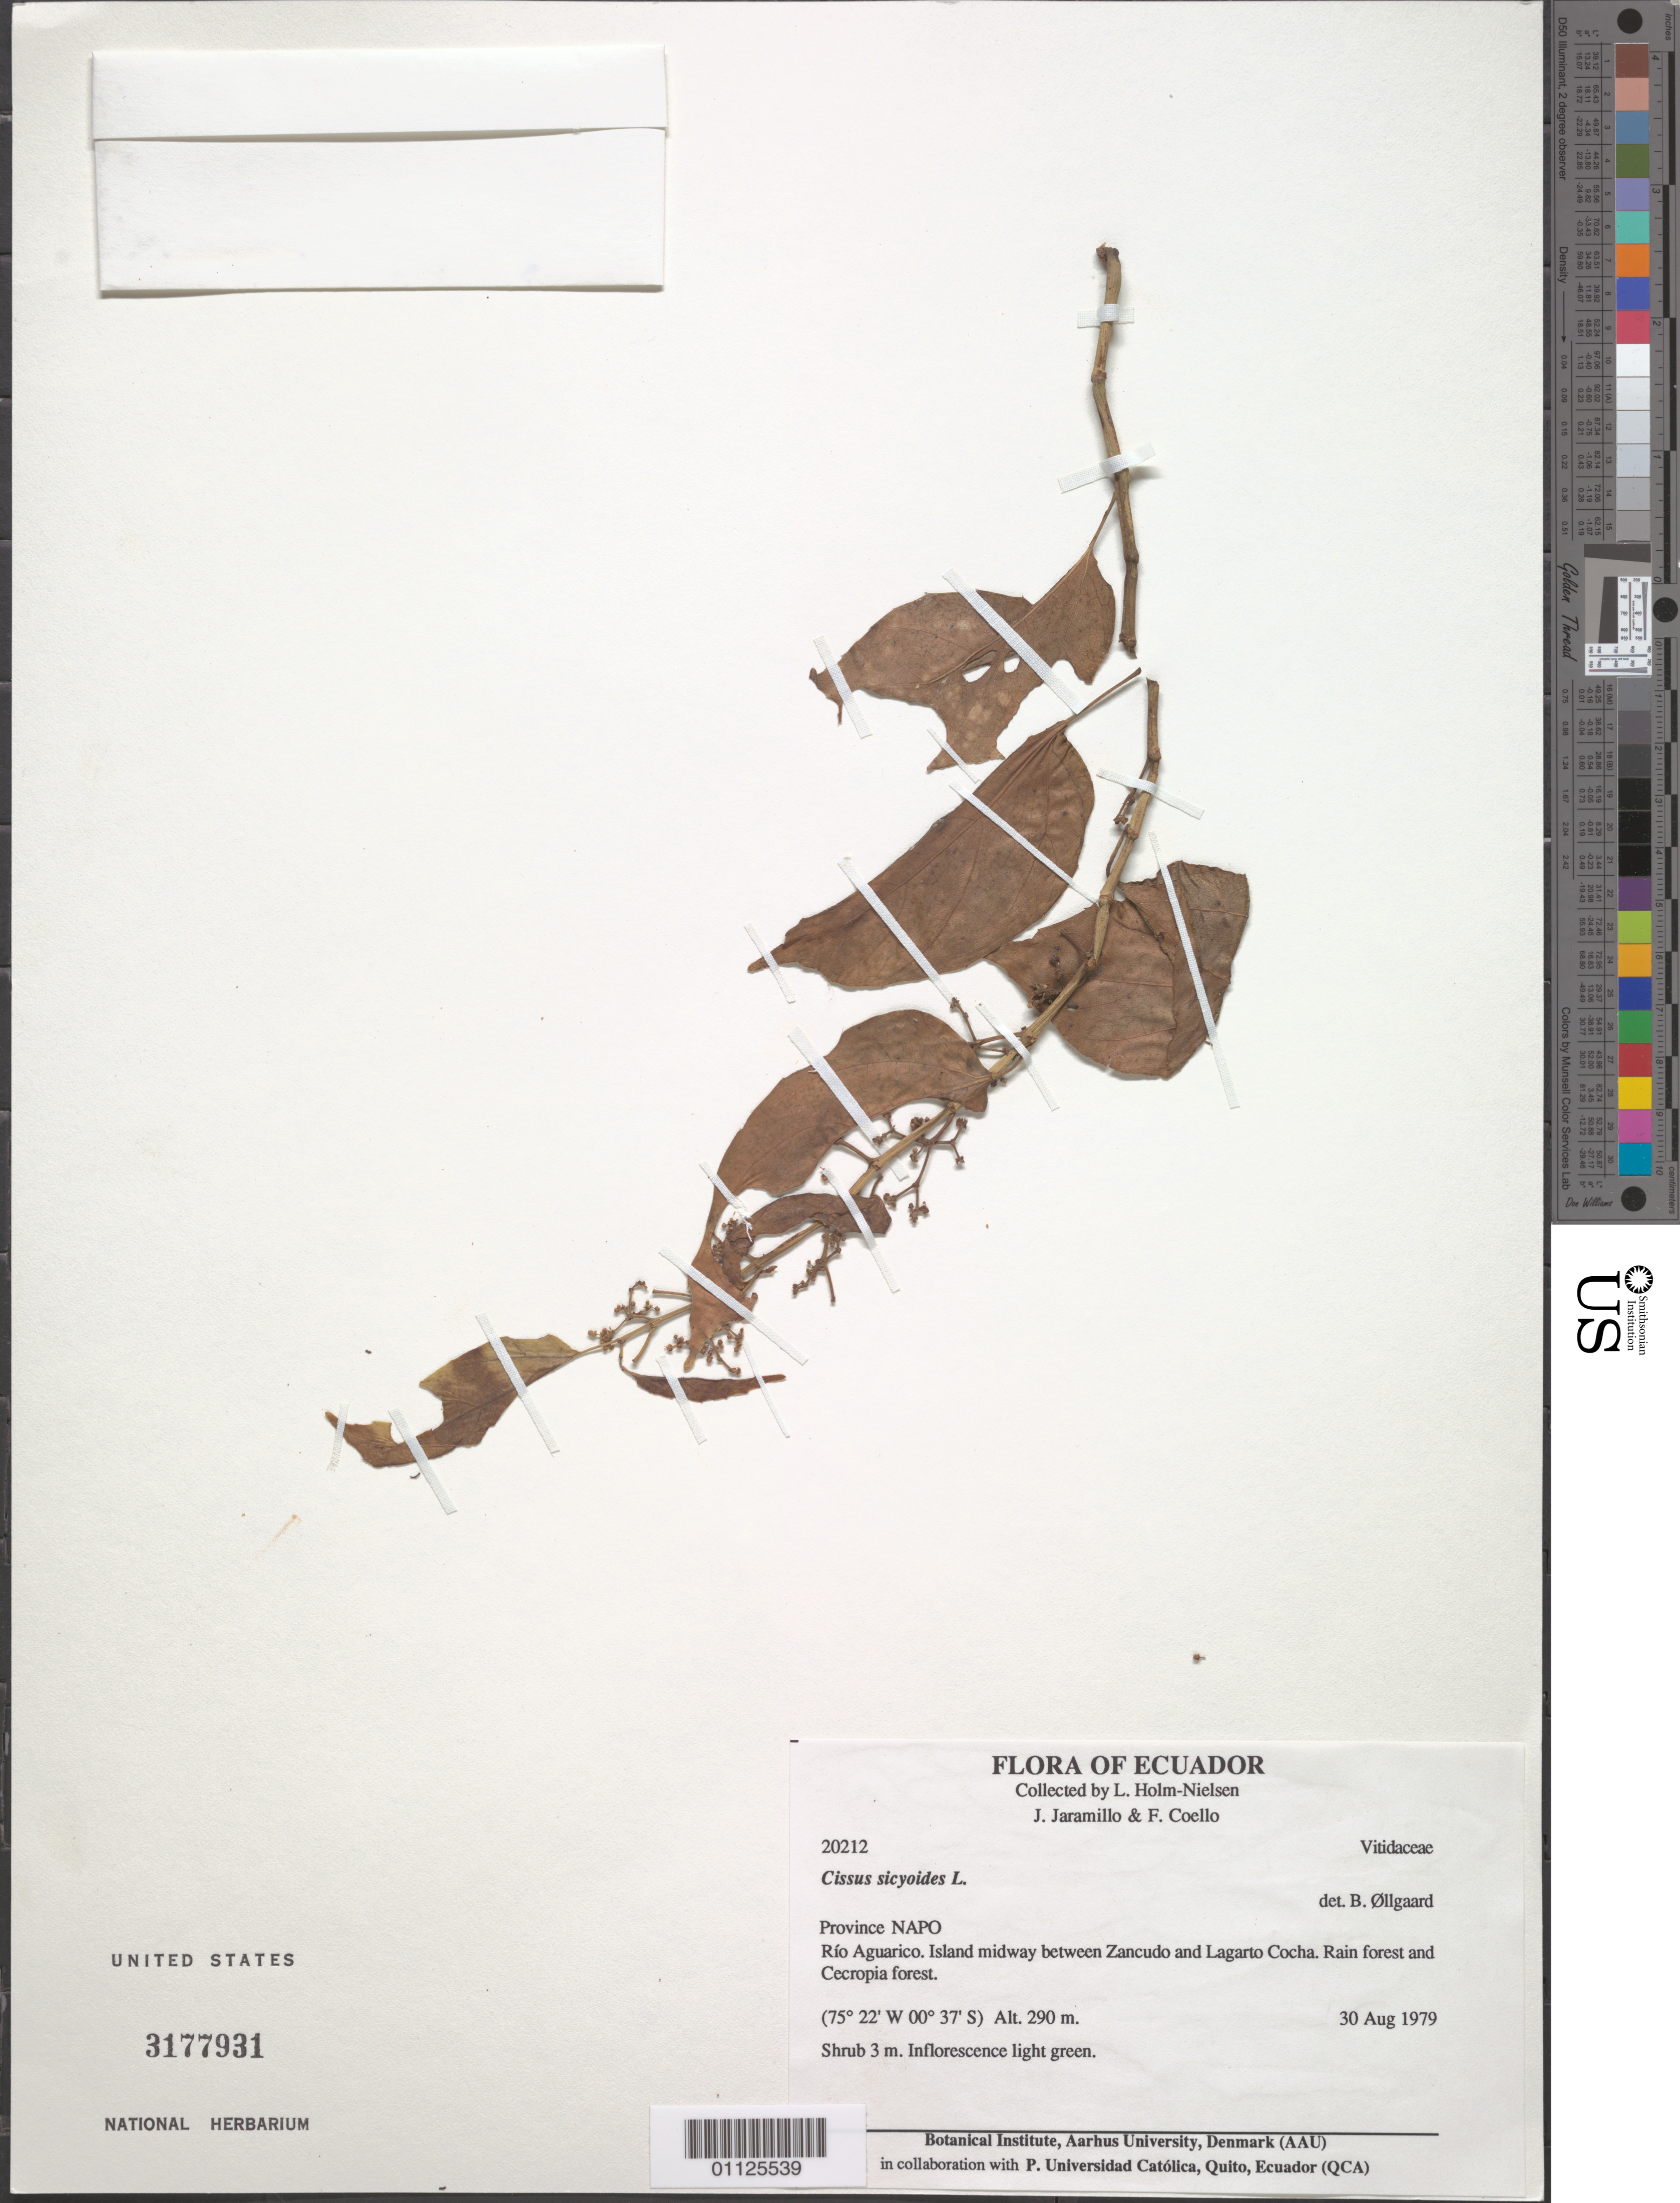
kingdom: Plantae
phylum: Tracheophyta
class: Magnoliopsida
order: Vitales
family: Vitaceae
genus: Cissus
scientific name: Cissus verticillata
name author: (L.) Nicolson & C.E. Jarvis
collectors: L. B. Holm-Nielsen, J. L. Jaramillo & F. Coello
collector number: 20212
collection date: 1979-08-30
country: Ecuador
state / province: Napo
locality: Rio Aguarico. Island midway between Zancudo and Lagarto Cocha.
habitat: Rain forest and Cecropia forest.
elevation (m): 290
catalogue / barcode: US 3177931